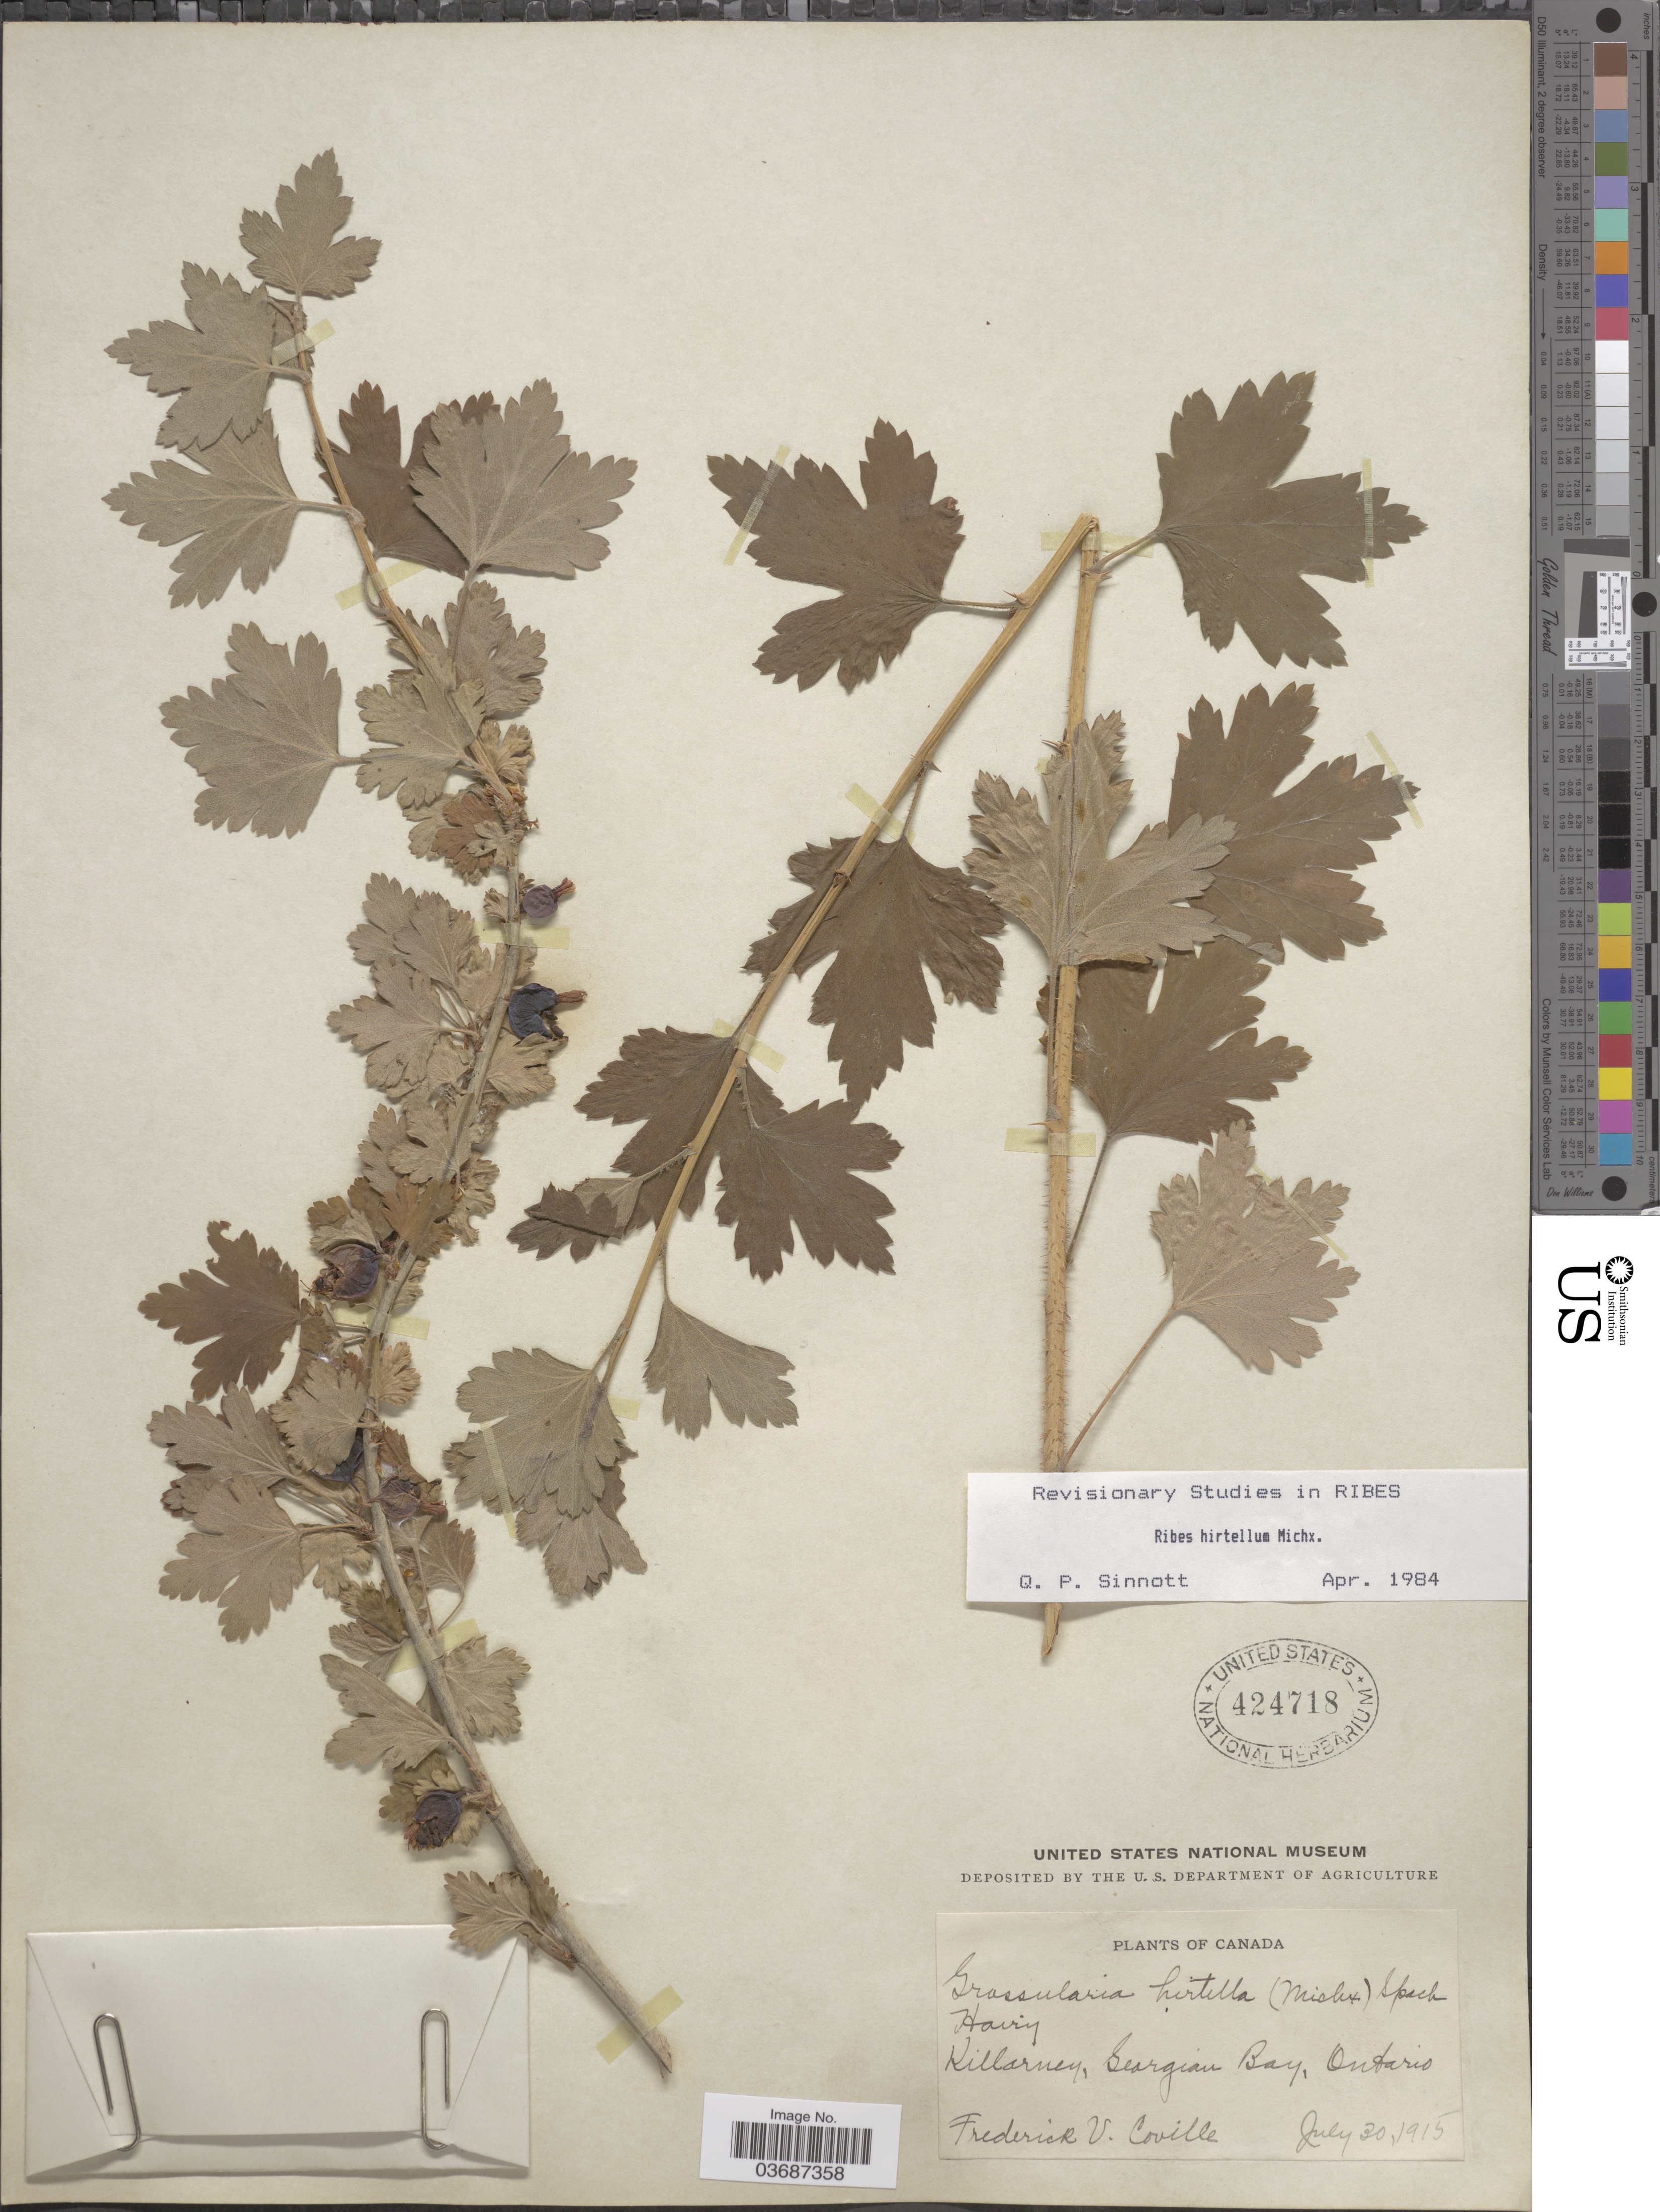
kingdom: Plantae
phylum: Tracheophyta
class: Magnoliopsida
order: Saxifragales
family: Grossulariaceae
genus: Ribes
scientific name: Ribes hirtellum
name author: Michx.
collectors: F. V. Coville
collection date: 1915-07-30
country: Canada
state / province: Ontario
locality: Killarney, Georgian Bay.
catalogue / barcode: US 424718